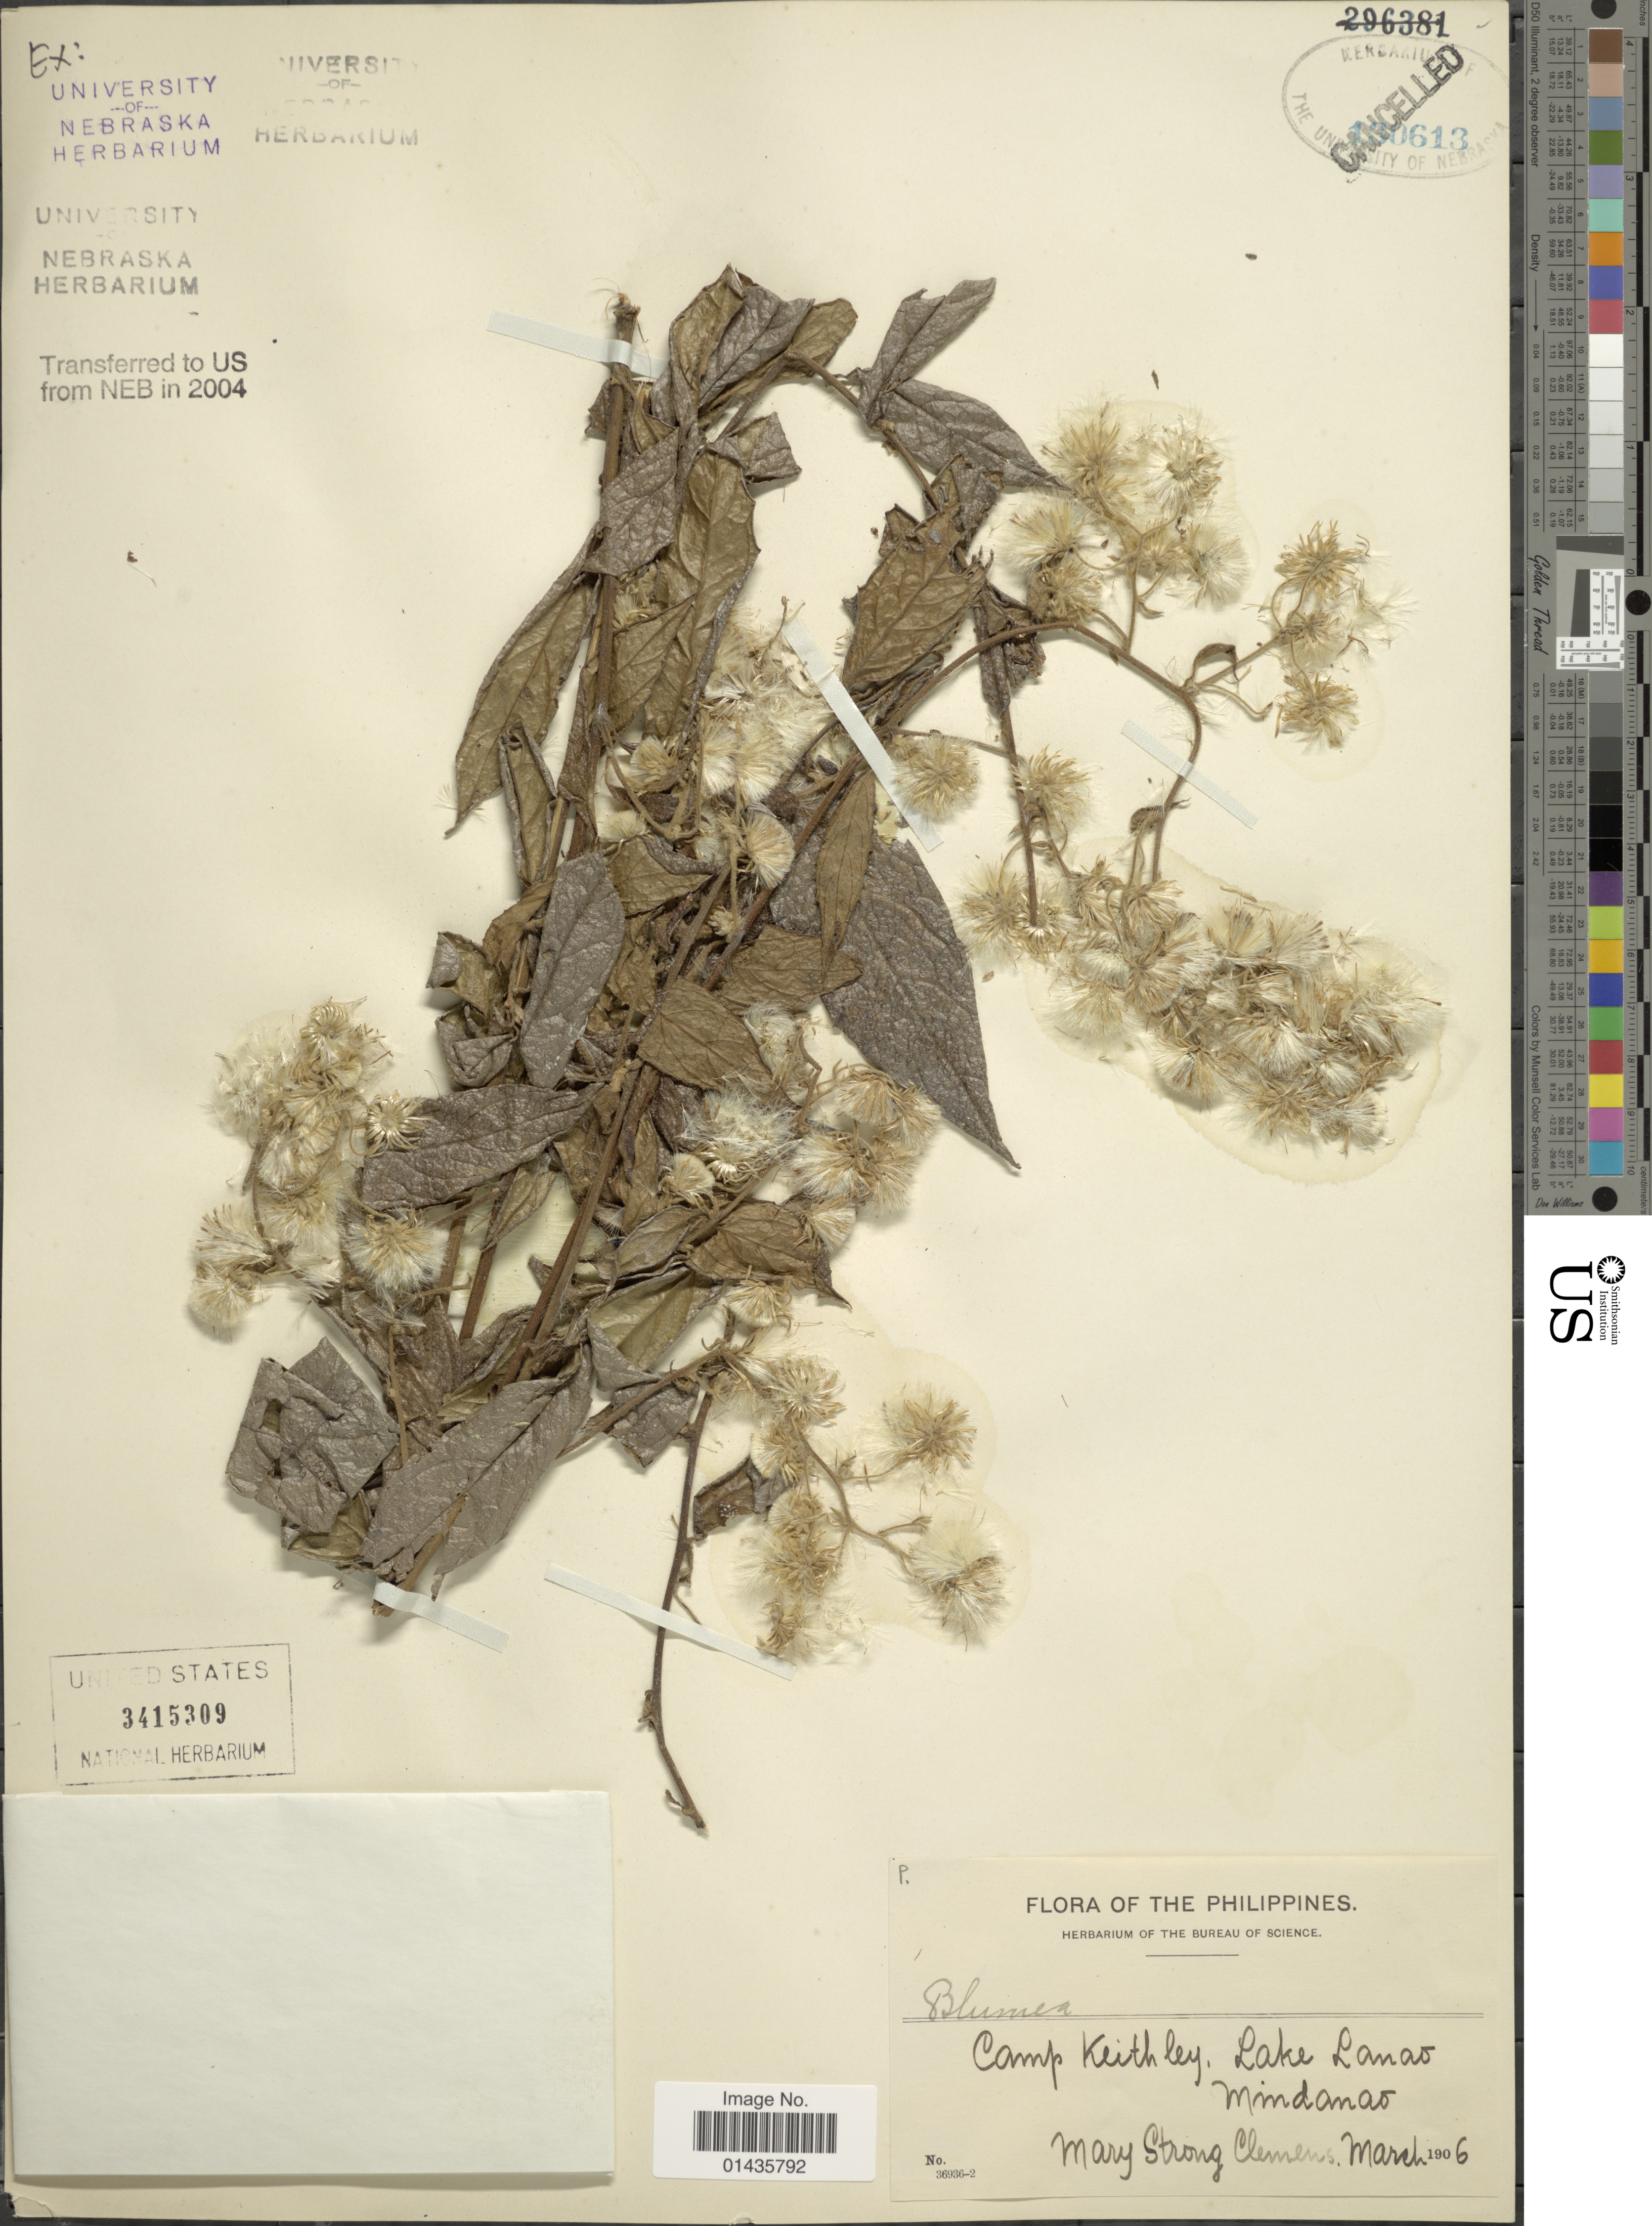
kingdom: Plantae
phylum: Tracheophyta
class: Magnoliopsida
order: Asterales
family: Asteraceae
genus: Blumea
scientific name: Blumea sp.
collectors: M. S. Clemens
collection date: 1906-03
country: Philippines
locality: Camp Keithley, Lake Lanao, Mindanao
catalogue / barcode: US 3415309